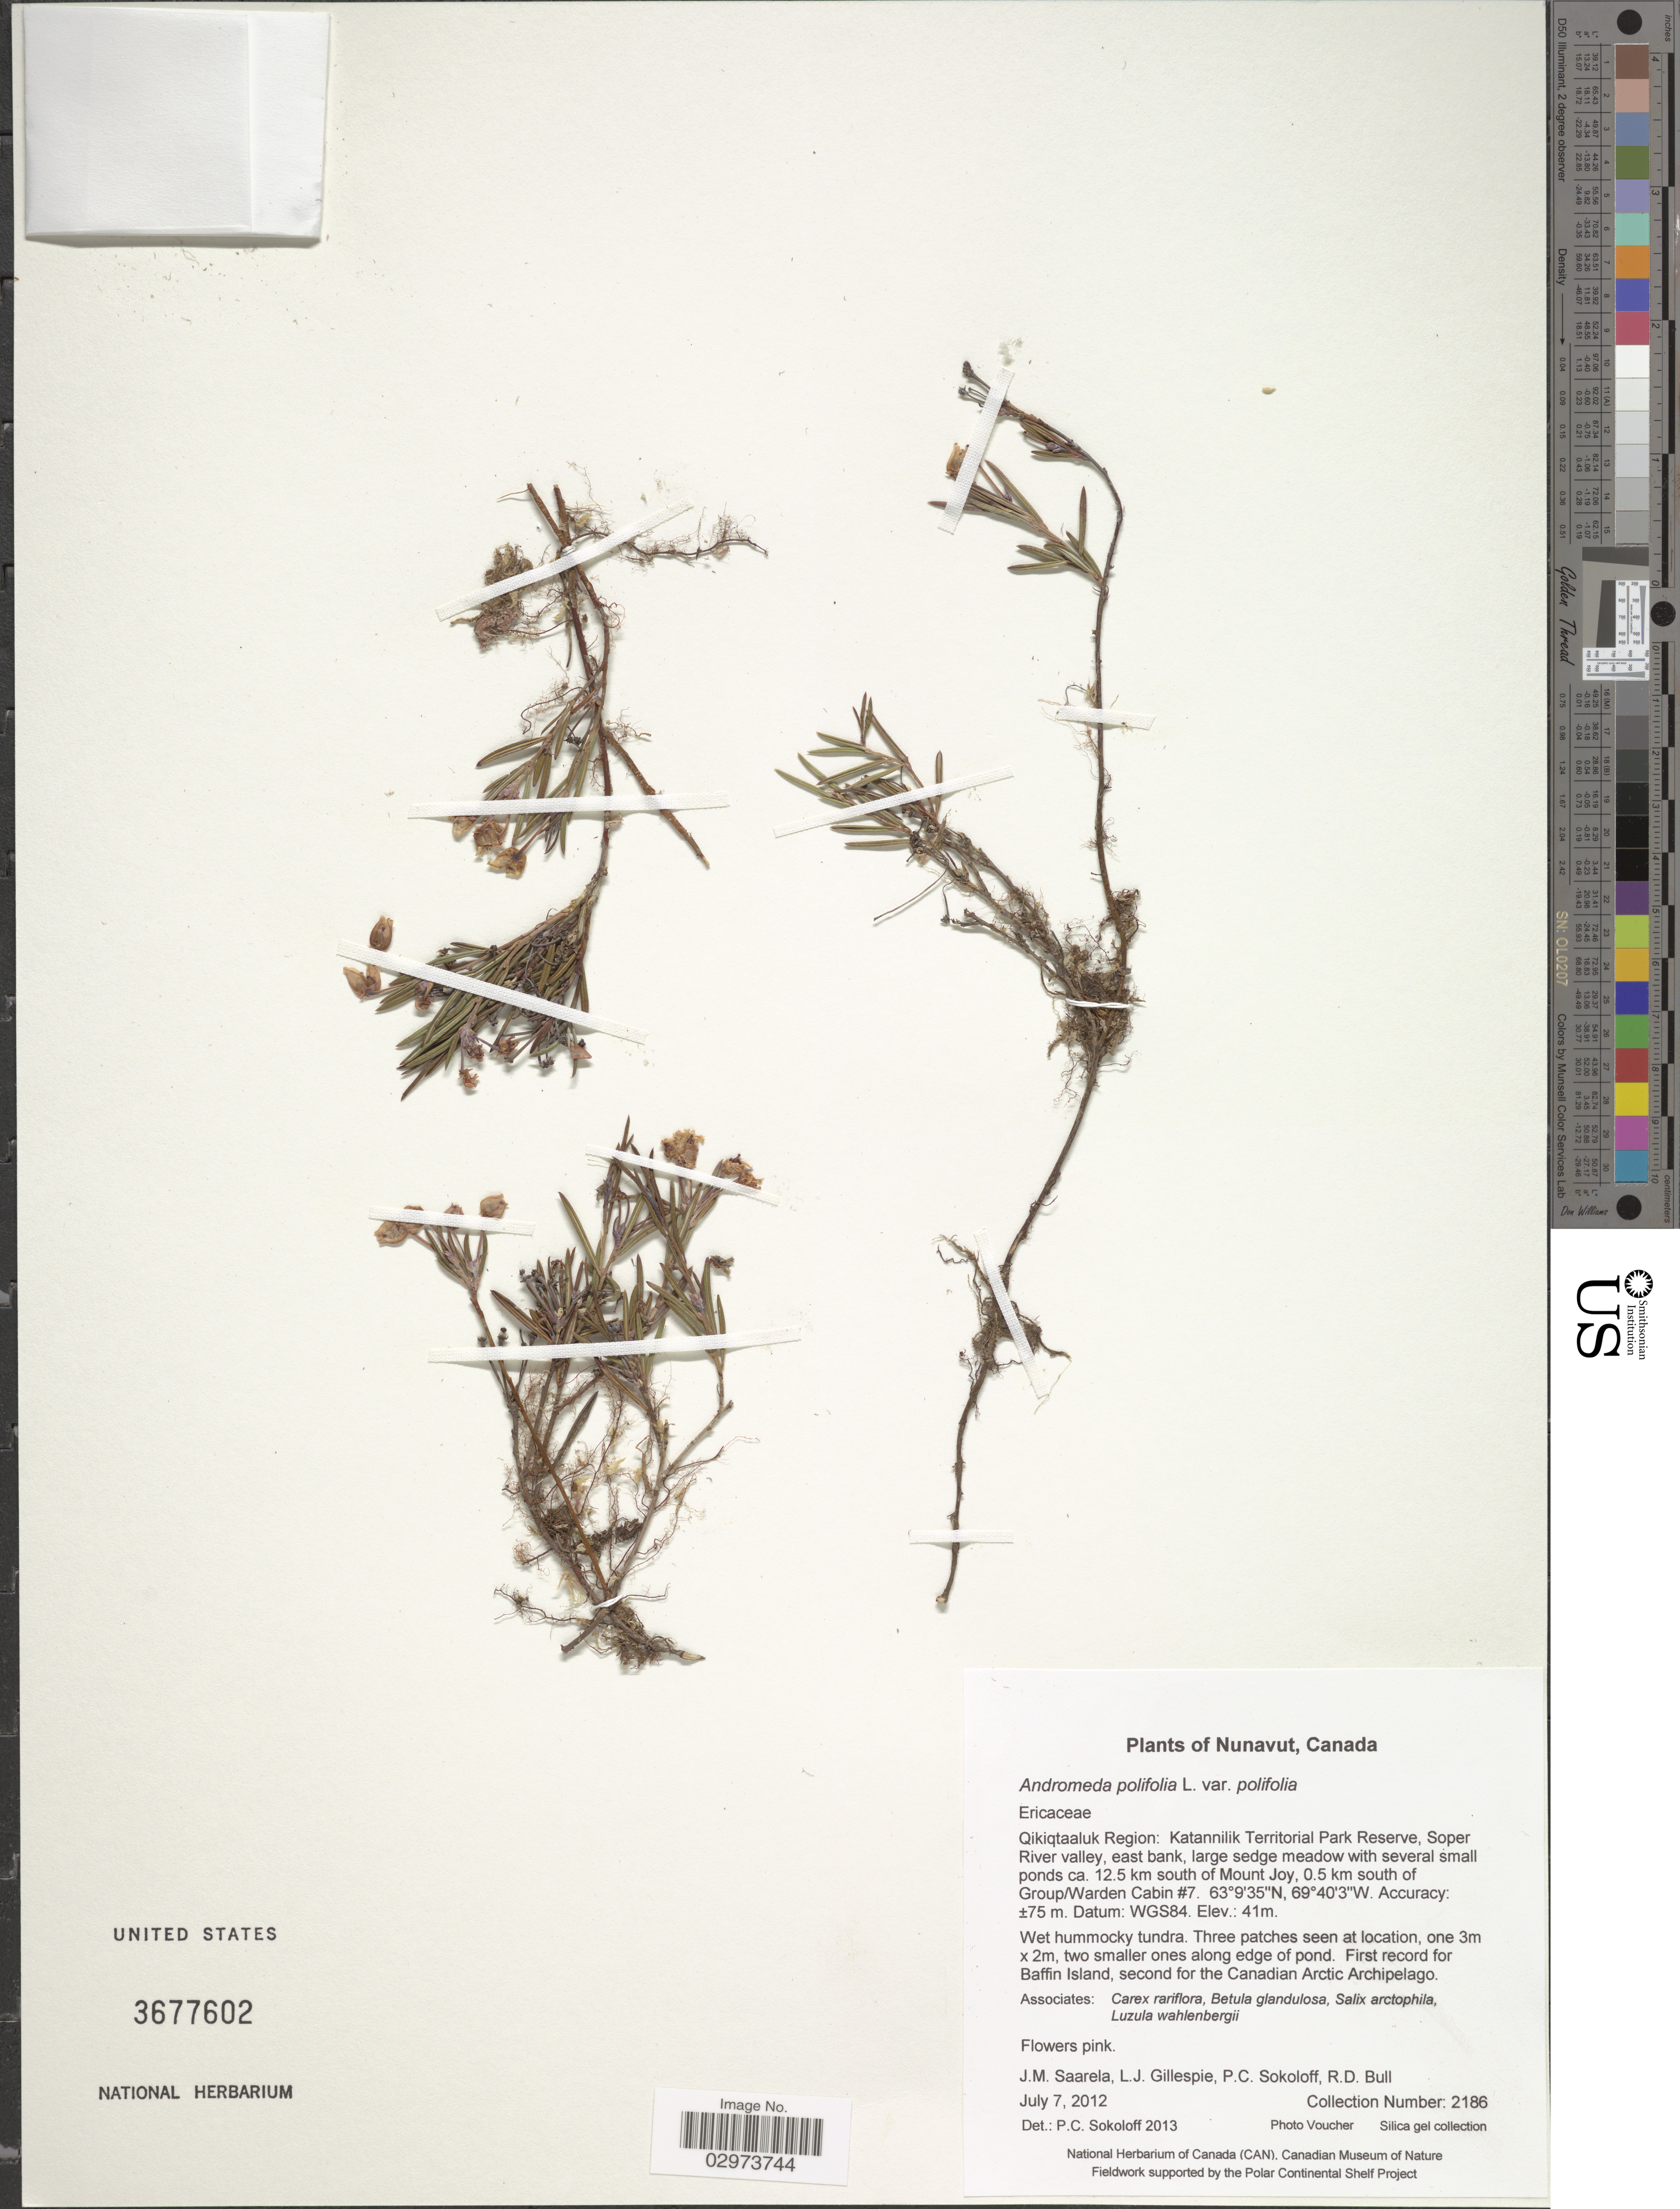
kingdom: Plantae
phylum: Tracheophyta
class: Magnoliopsida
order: Ericales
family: Ericaceae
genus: Andromeda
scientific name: Andromeda polifolia var. polifolia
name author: L.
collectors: J. Saarela, L. Gillespie, P. Sokoloff & R. Bull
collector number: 2186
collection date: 2012-07-07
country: Canada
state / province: Nunavut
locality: Qikiqtaaluk Region: Katannilik Territorial Park Reserve, Soper River valley, east bank, large sedge meadow with several small ponds ca. 12.5 km south of Mount Joy, 0.5 km south of Group/Warden Cabin #7.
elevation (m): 41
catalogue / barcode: US 3677602